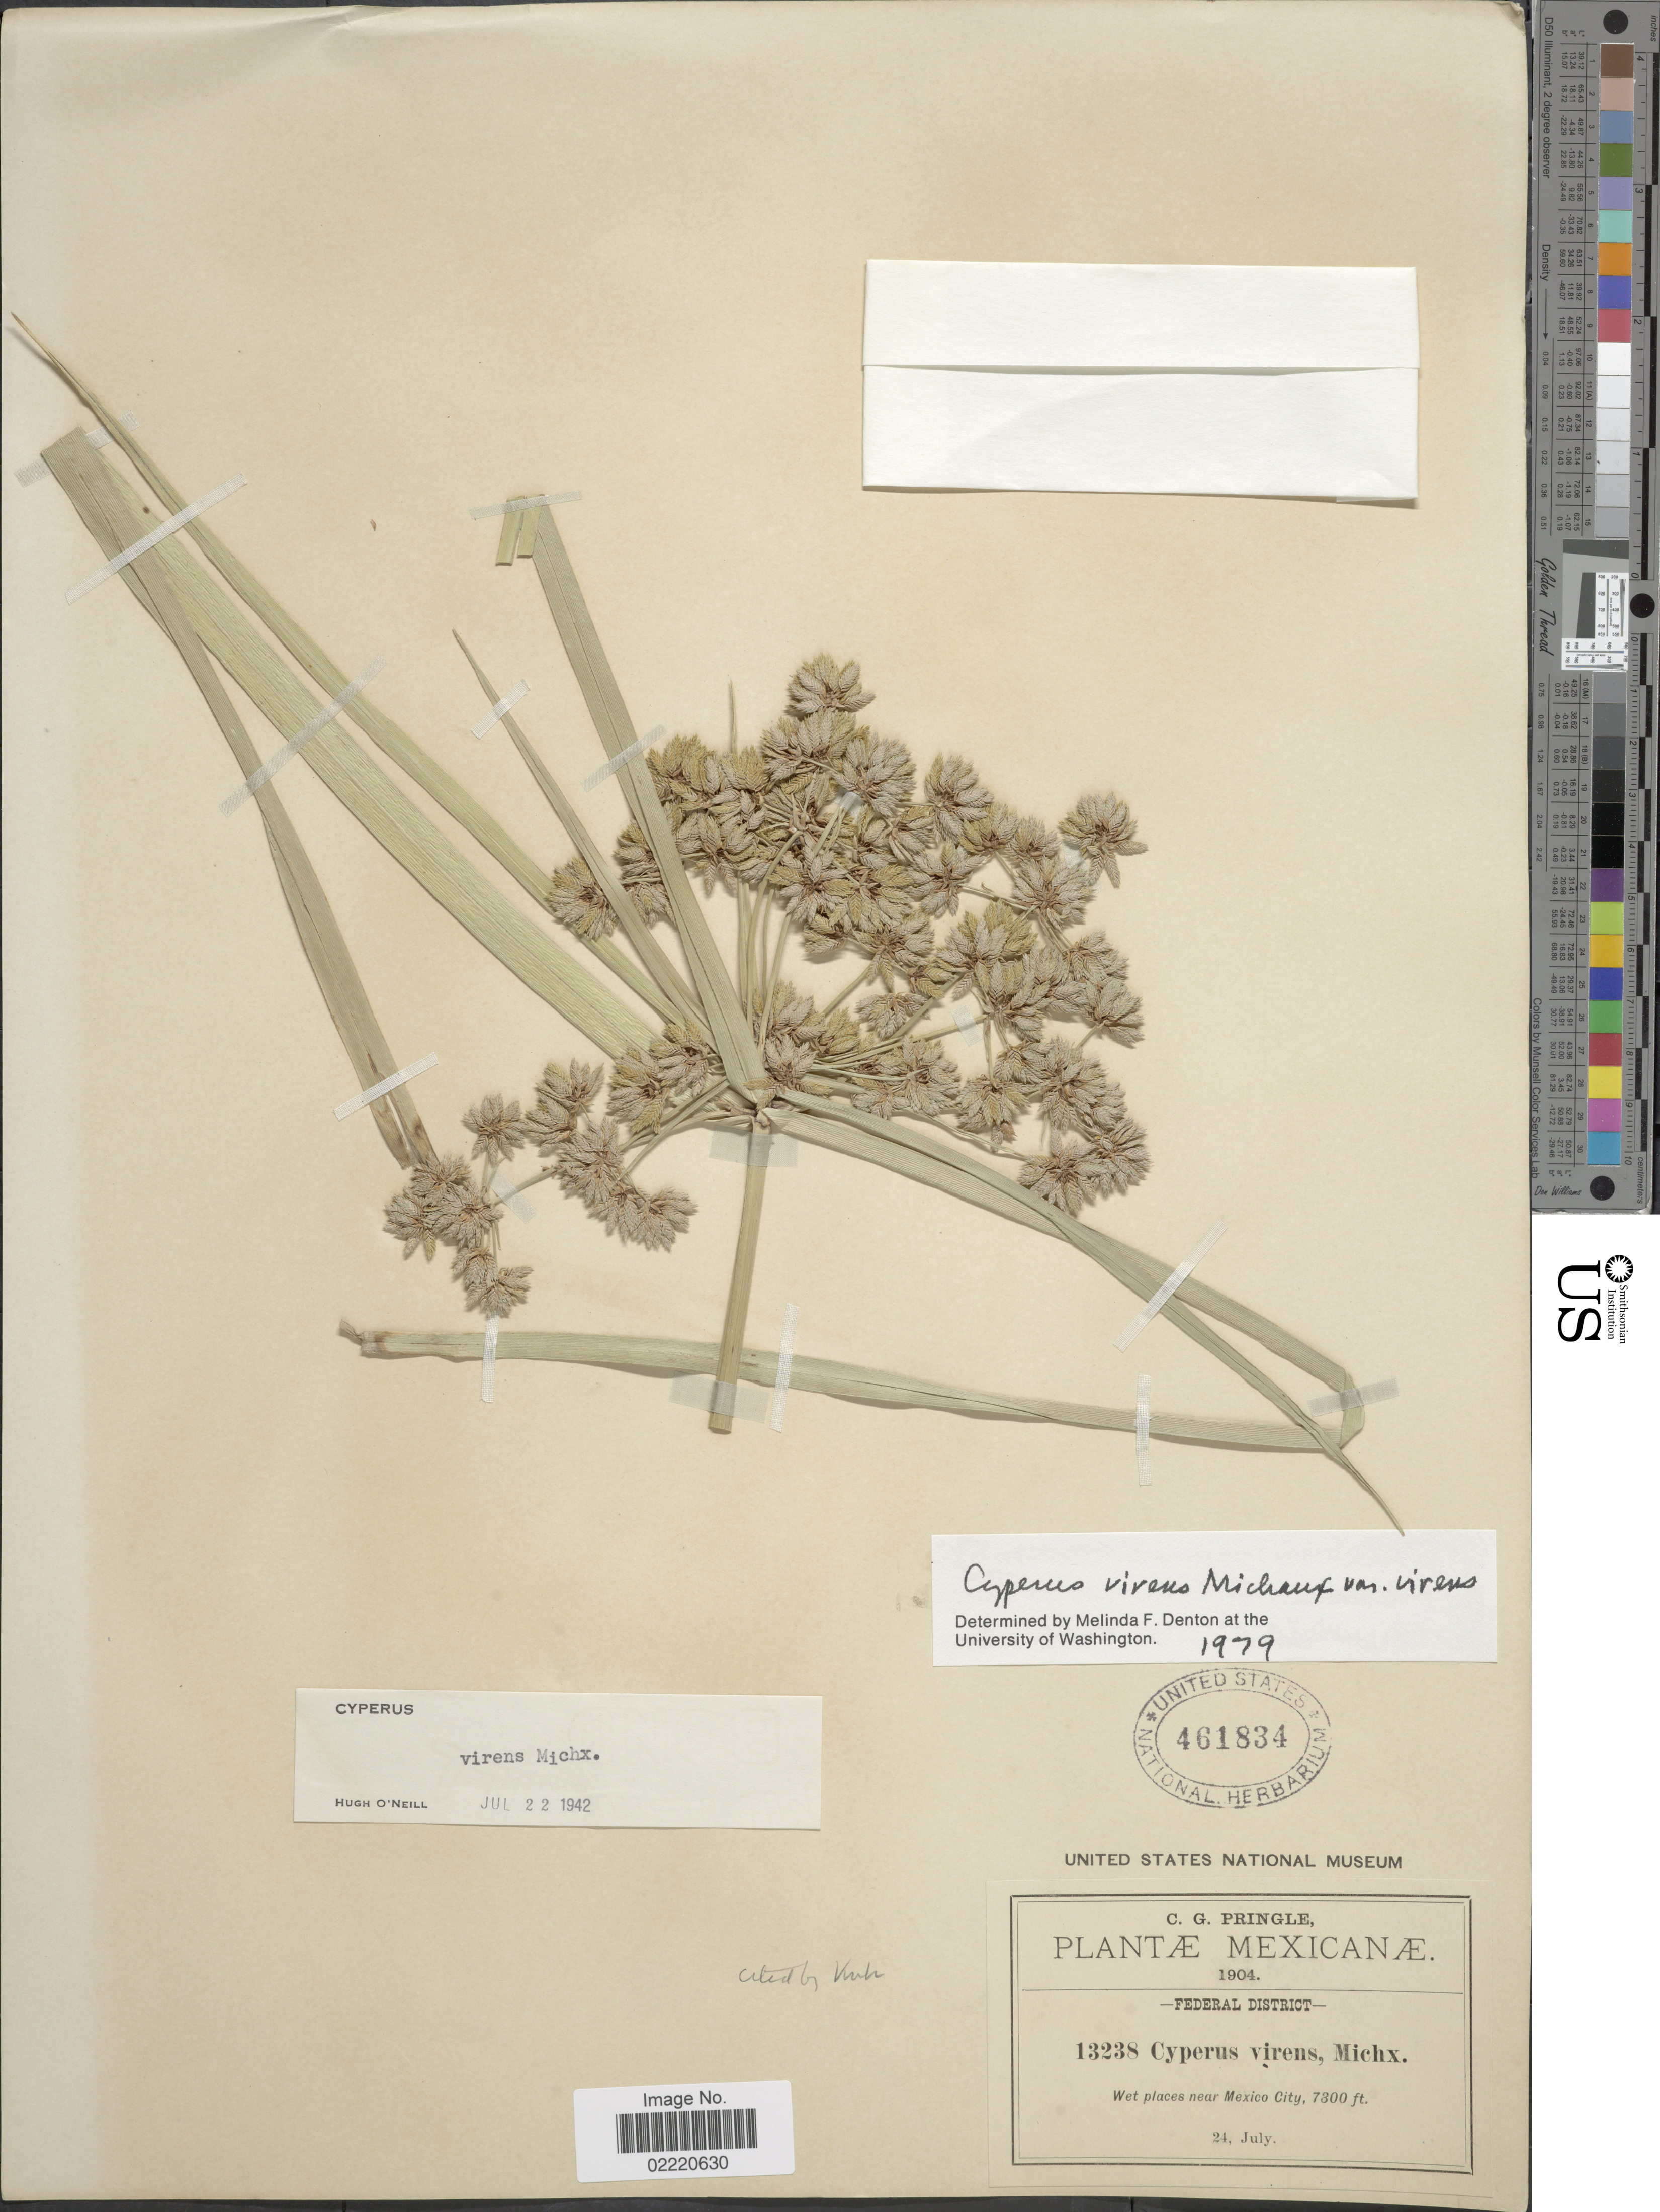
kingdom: Plantae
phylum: Tracheophyta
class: Liliopsida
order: Poales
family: Cyperaceae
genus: Cyperus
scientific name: Cyperus virens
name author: Michx.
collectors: C. G. Pringle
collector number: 13238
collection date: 1904-07-24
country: Mexico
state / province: Distrito Federal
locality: Wet places near Mexico City.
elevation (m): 2225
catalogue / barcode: US 461834